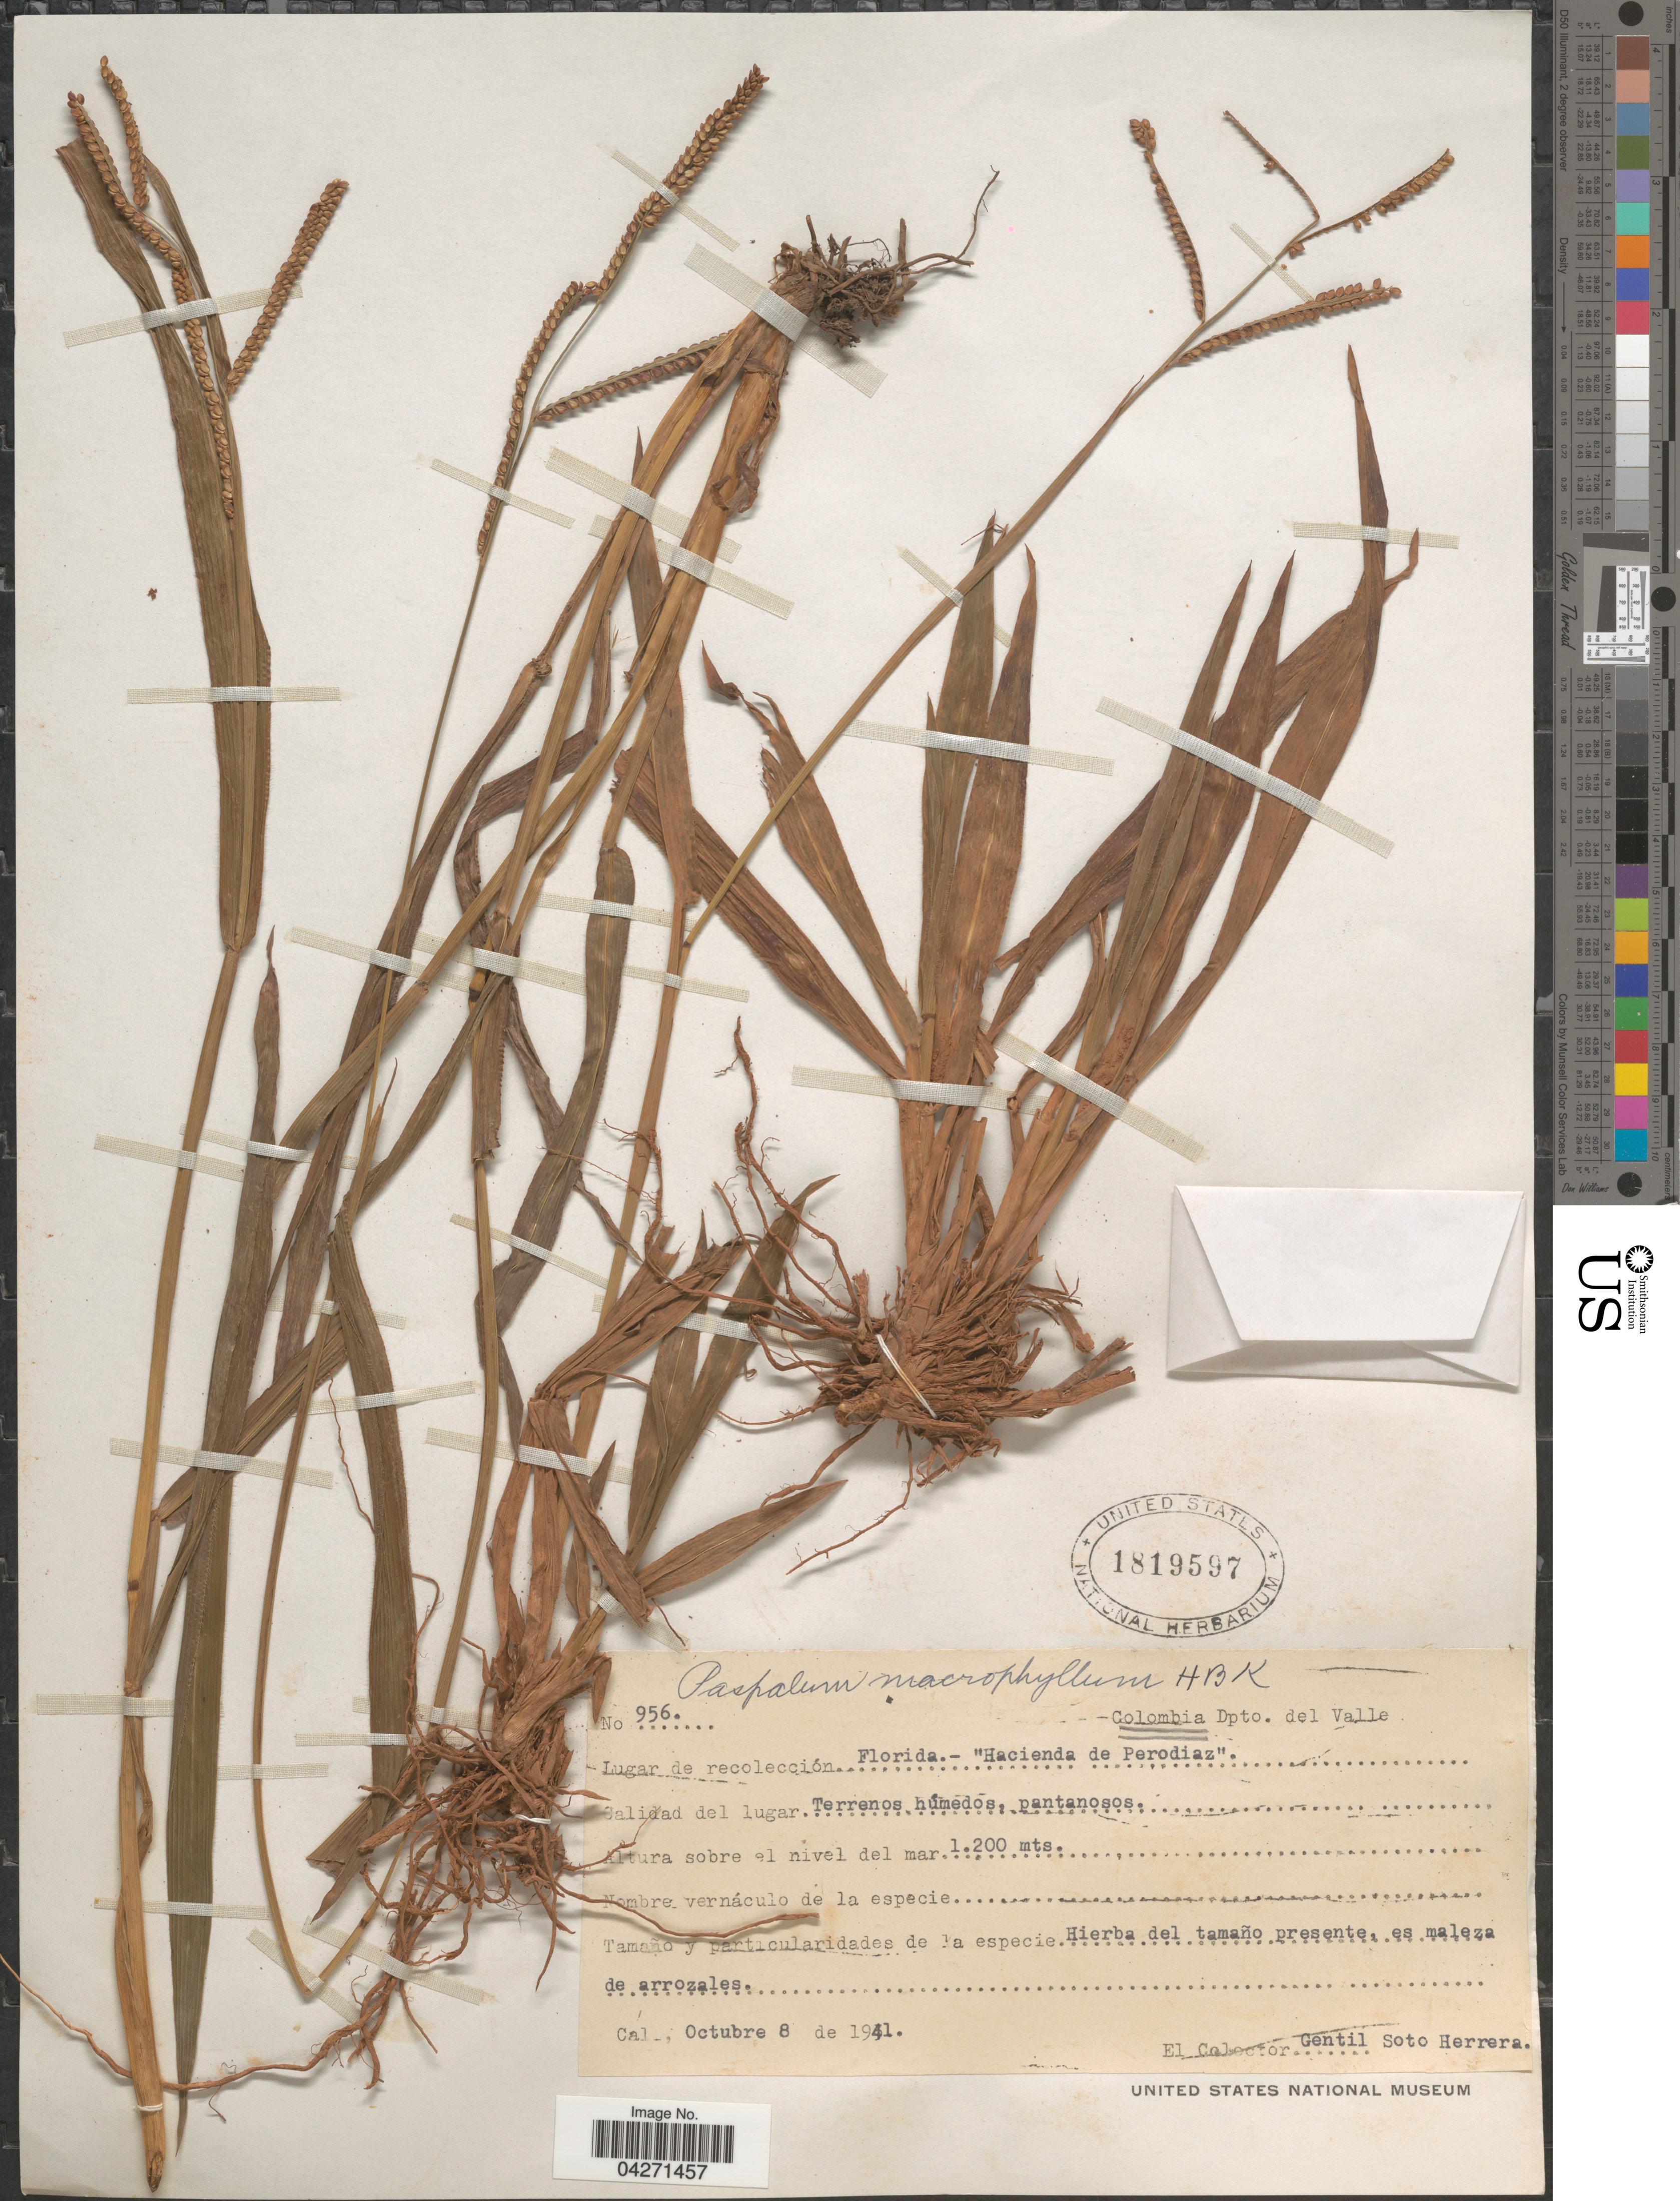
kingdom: Plantae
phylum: Tracheophyta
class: Liliopsida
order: Poales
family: Poaceae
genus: Paspalum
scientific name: Paspalum macrophyllum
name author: Kunth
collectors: G. Soto Herrera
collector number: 956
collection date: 1941-10-08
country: Colombia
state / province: Valle del Cauca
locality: Dpto. del Valle. Calidad del lugar Terrenos húmedos, pantanosos.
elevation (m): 1200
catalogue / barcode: US 1819597